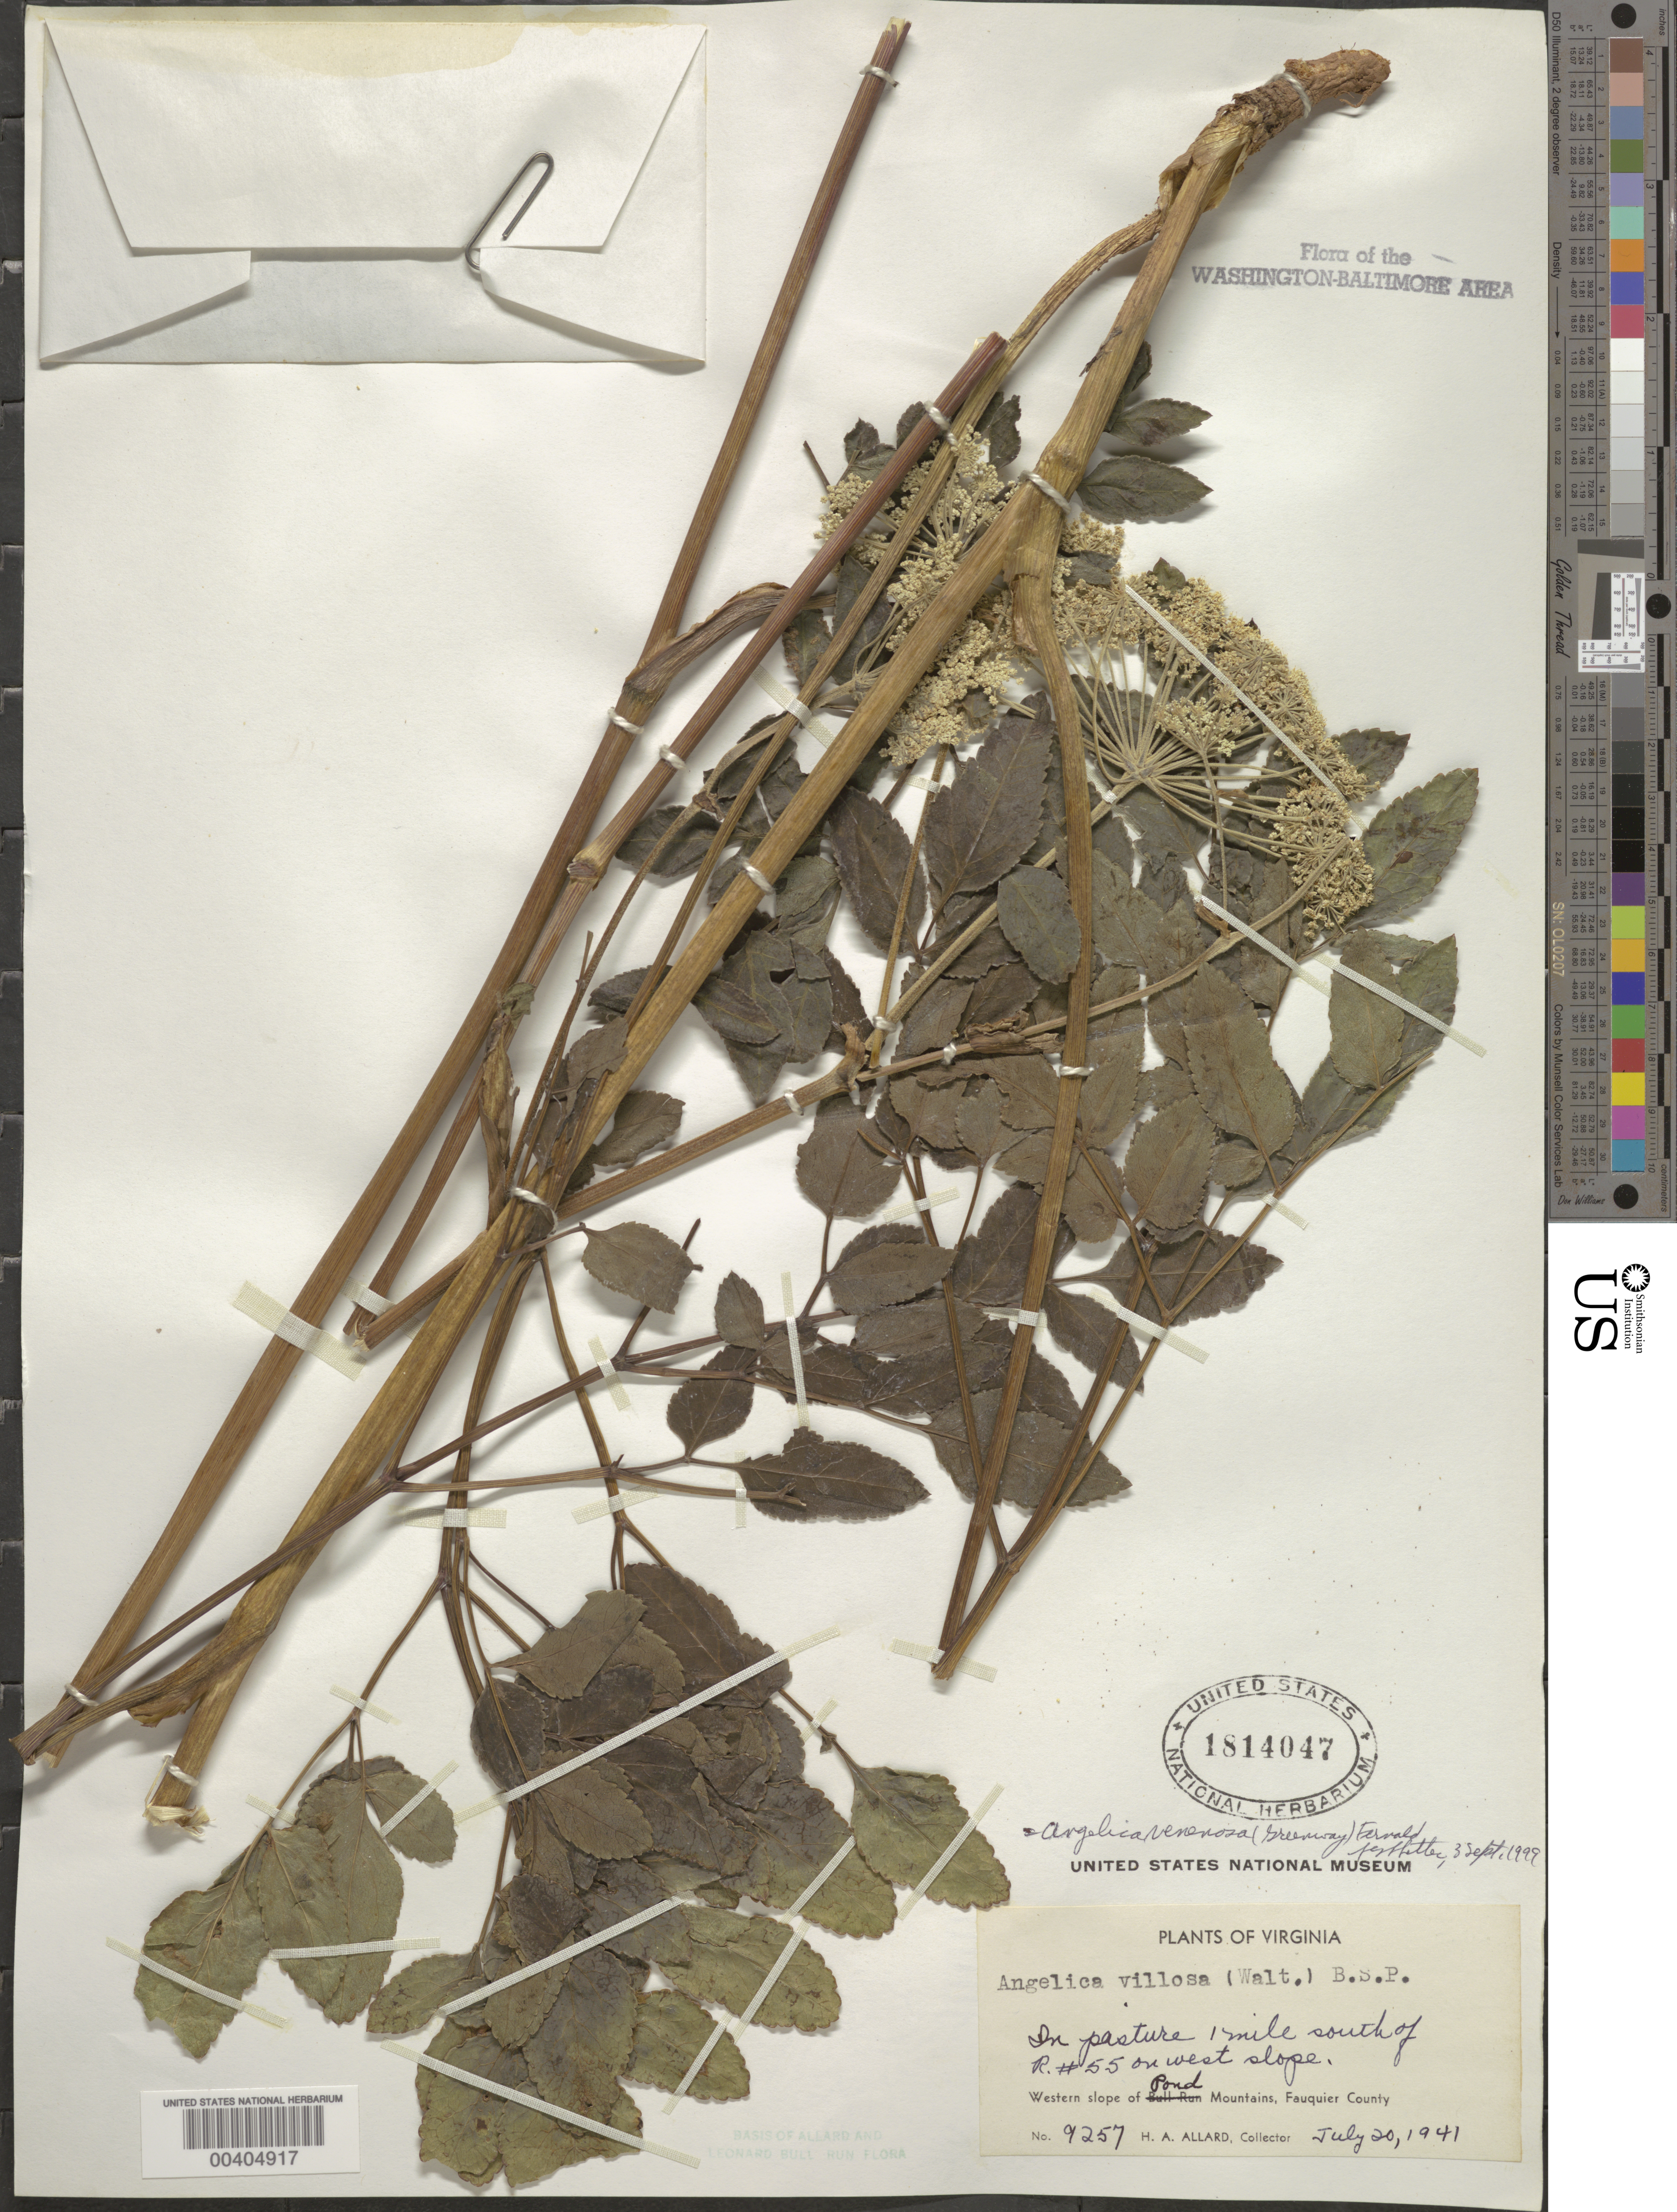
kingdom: Plantae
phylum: Tracheophyta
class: Magnoliopsida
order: Apiales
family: Apiaceae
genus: Angelica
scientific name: Angelica venenosa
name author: (Greenway) Fernald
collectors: H. A. Allard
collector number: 9257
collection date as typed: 20 Jul 1941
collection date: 1941-07-20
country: United States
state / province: Virginia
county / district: Fauquier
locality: South of Route 55 western slope of Pond Mts.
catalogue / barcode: US 1814047